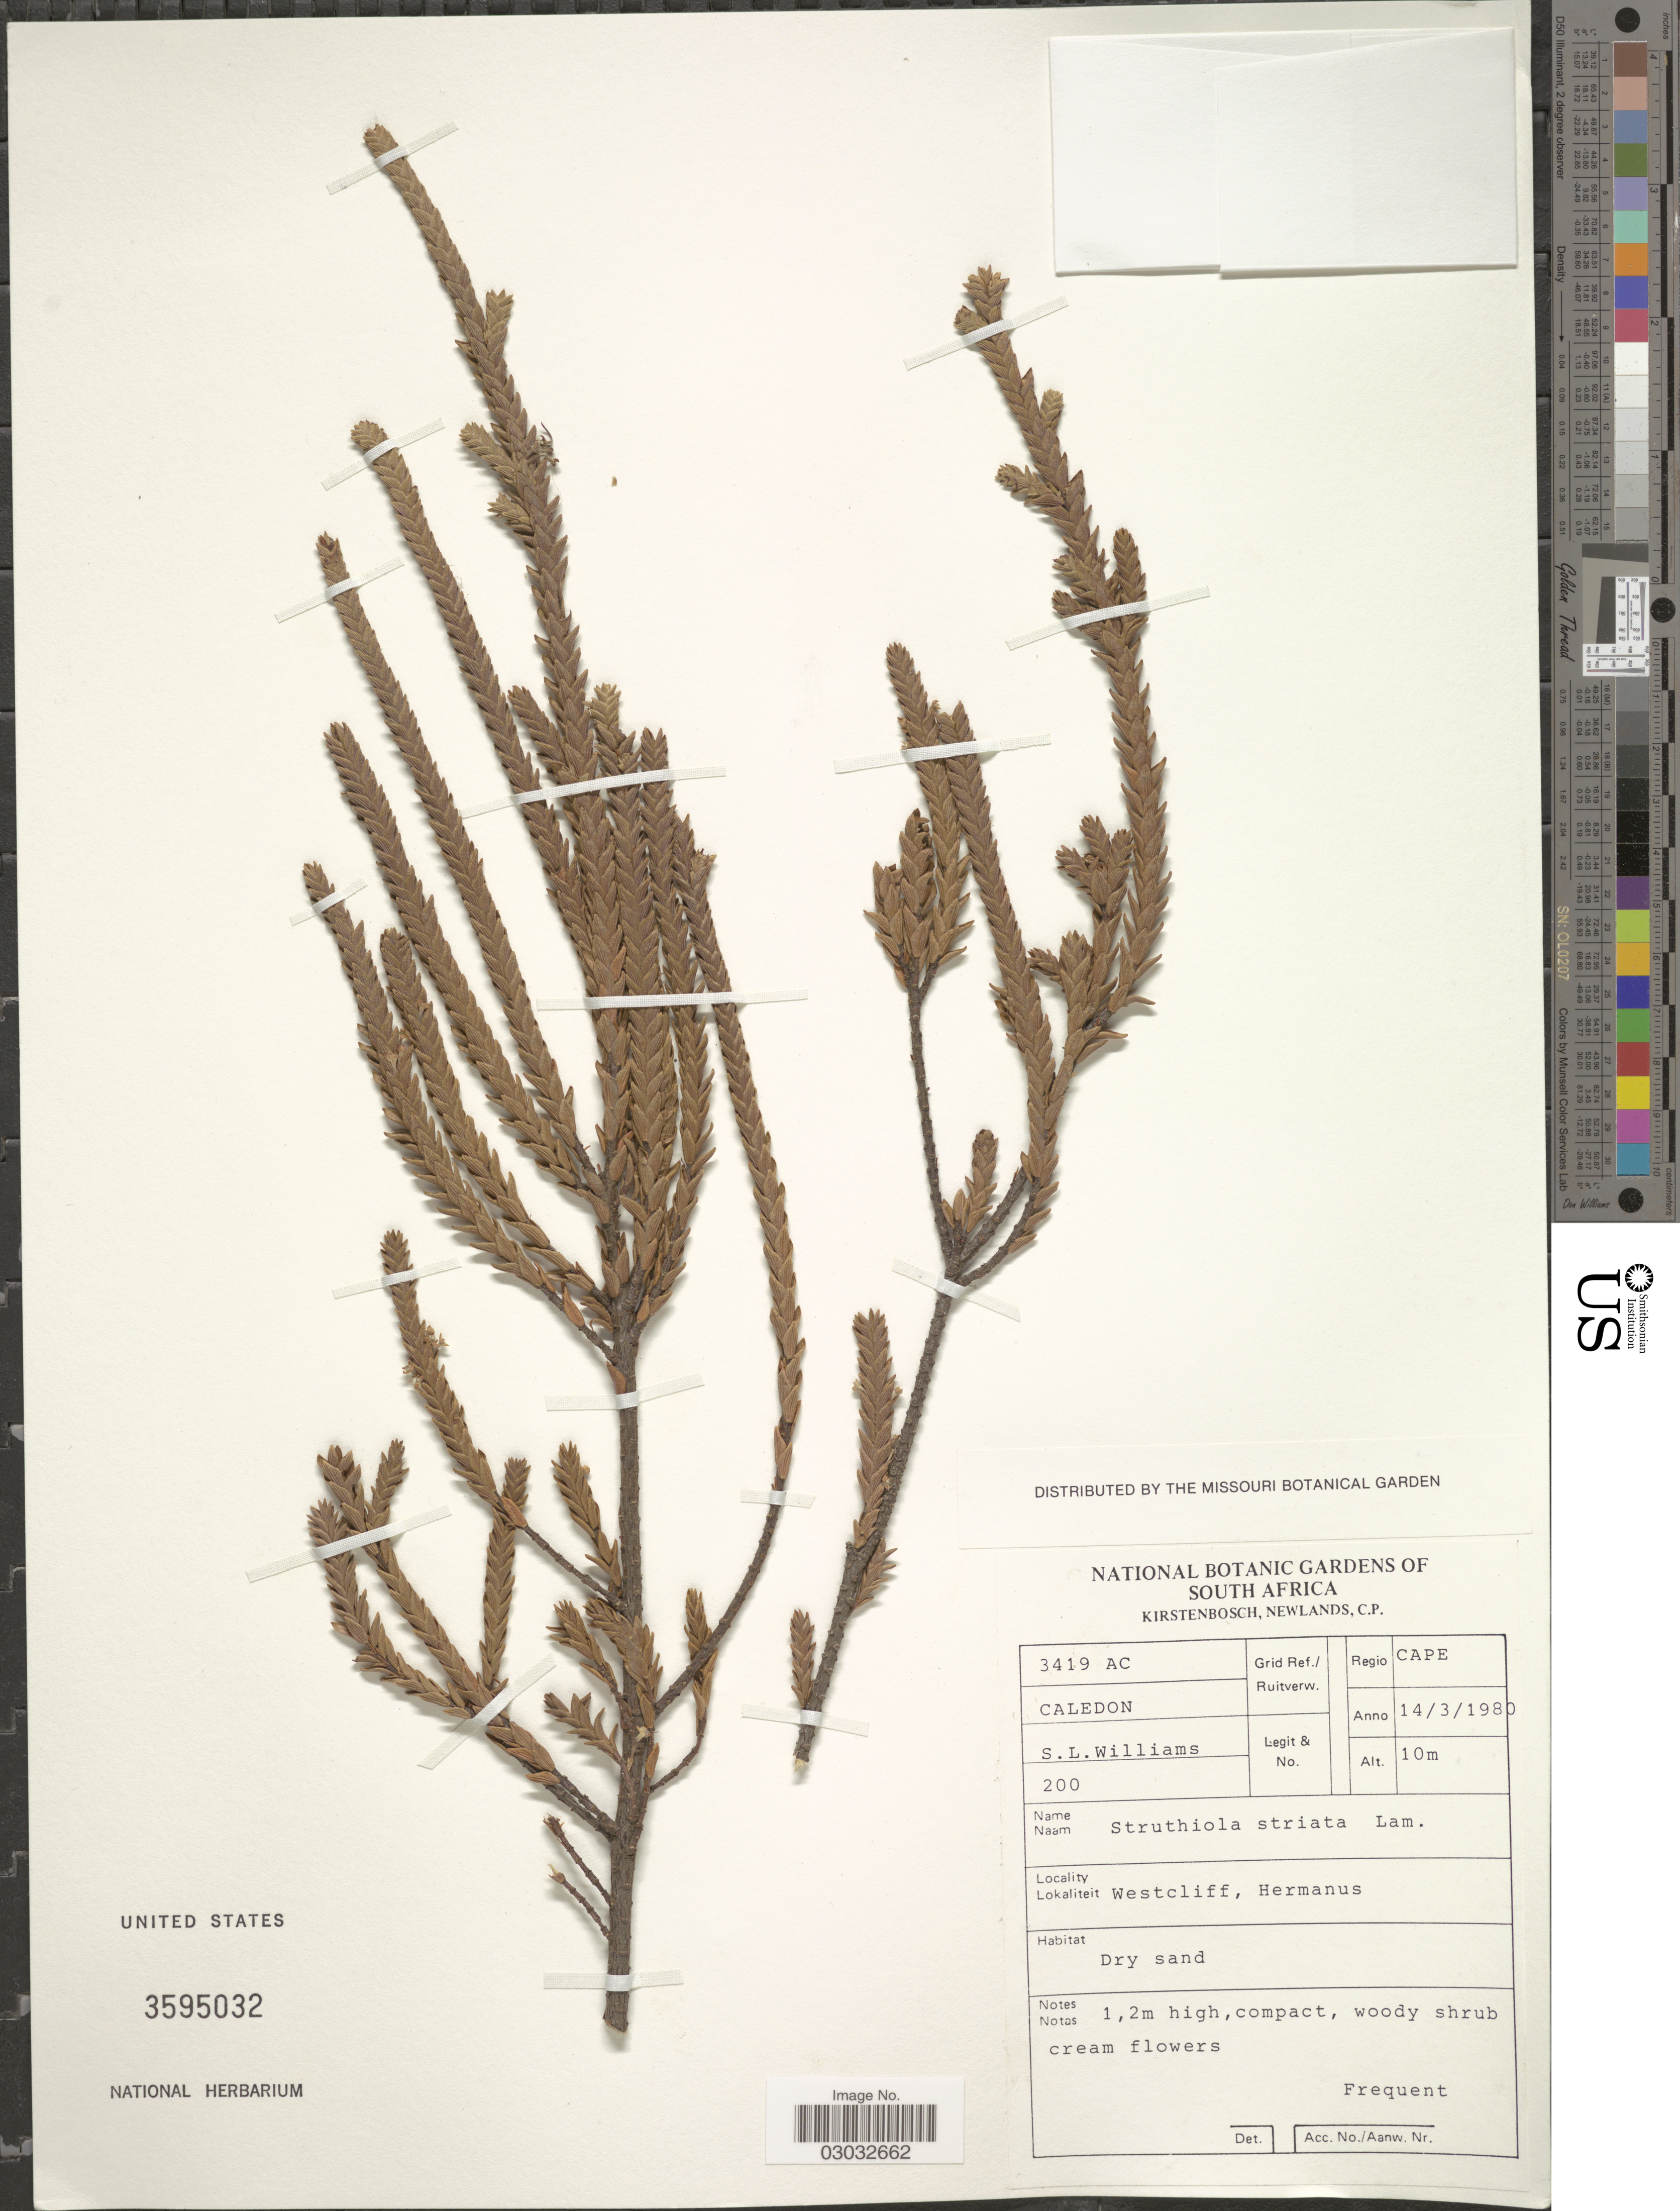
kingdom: Plantae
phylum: Tracheophyta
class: Magnoliopsida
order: Malvales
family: Thymelaeaceae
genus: Struthiola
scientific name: Struthiola striata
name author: Lam.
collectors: S. L. Williams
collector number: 200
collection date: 1980-03-14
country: South Africa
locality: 3419 AC Caledon Grid Ref./ Ruitverw. Regio Cape. Westcliff, Hermanus.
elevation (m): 10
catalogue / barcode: US 3595032